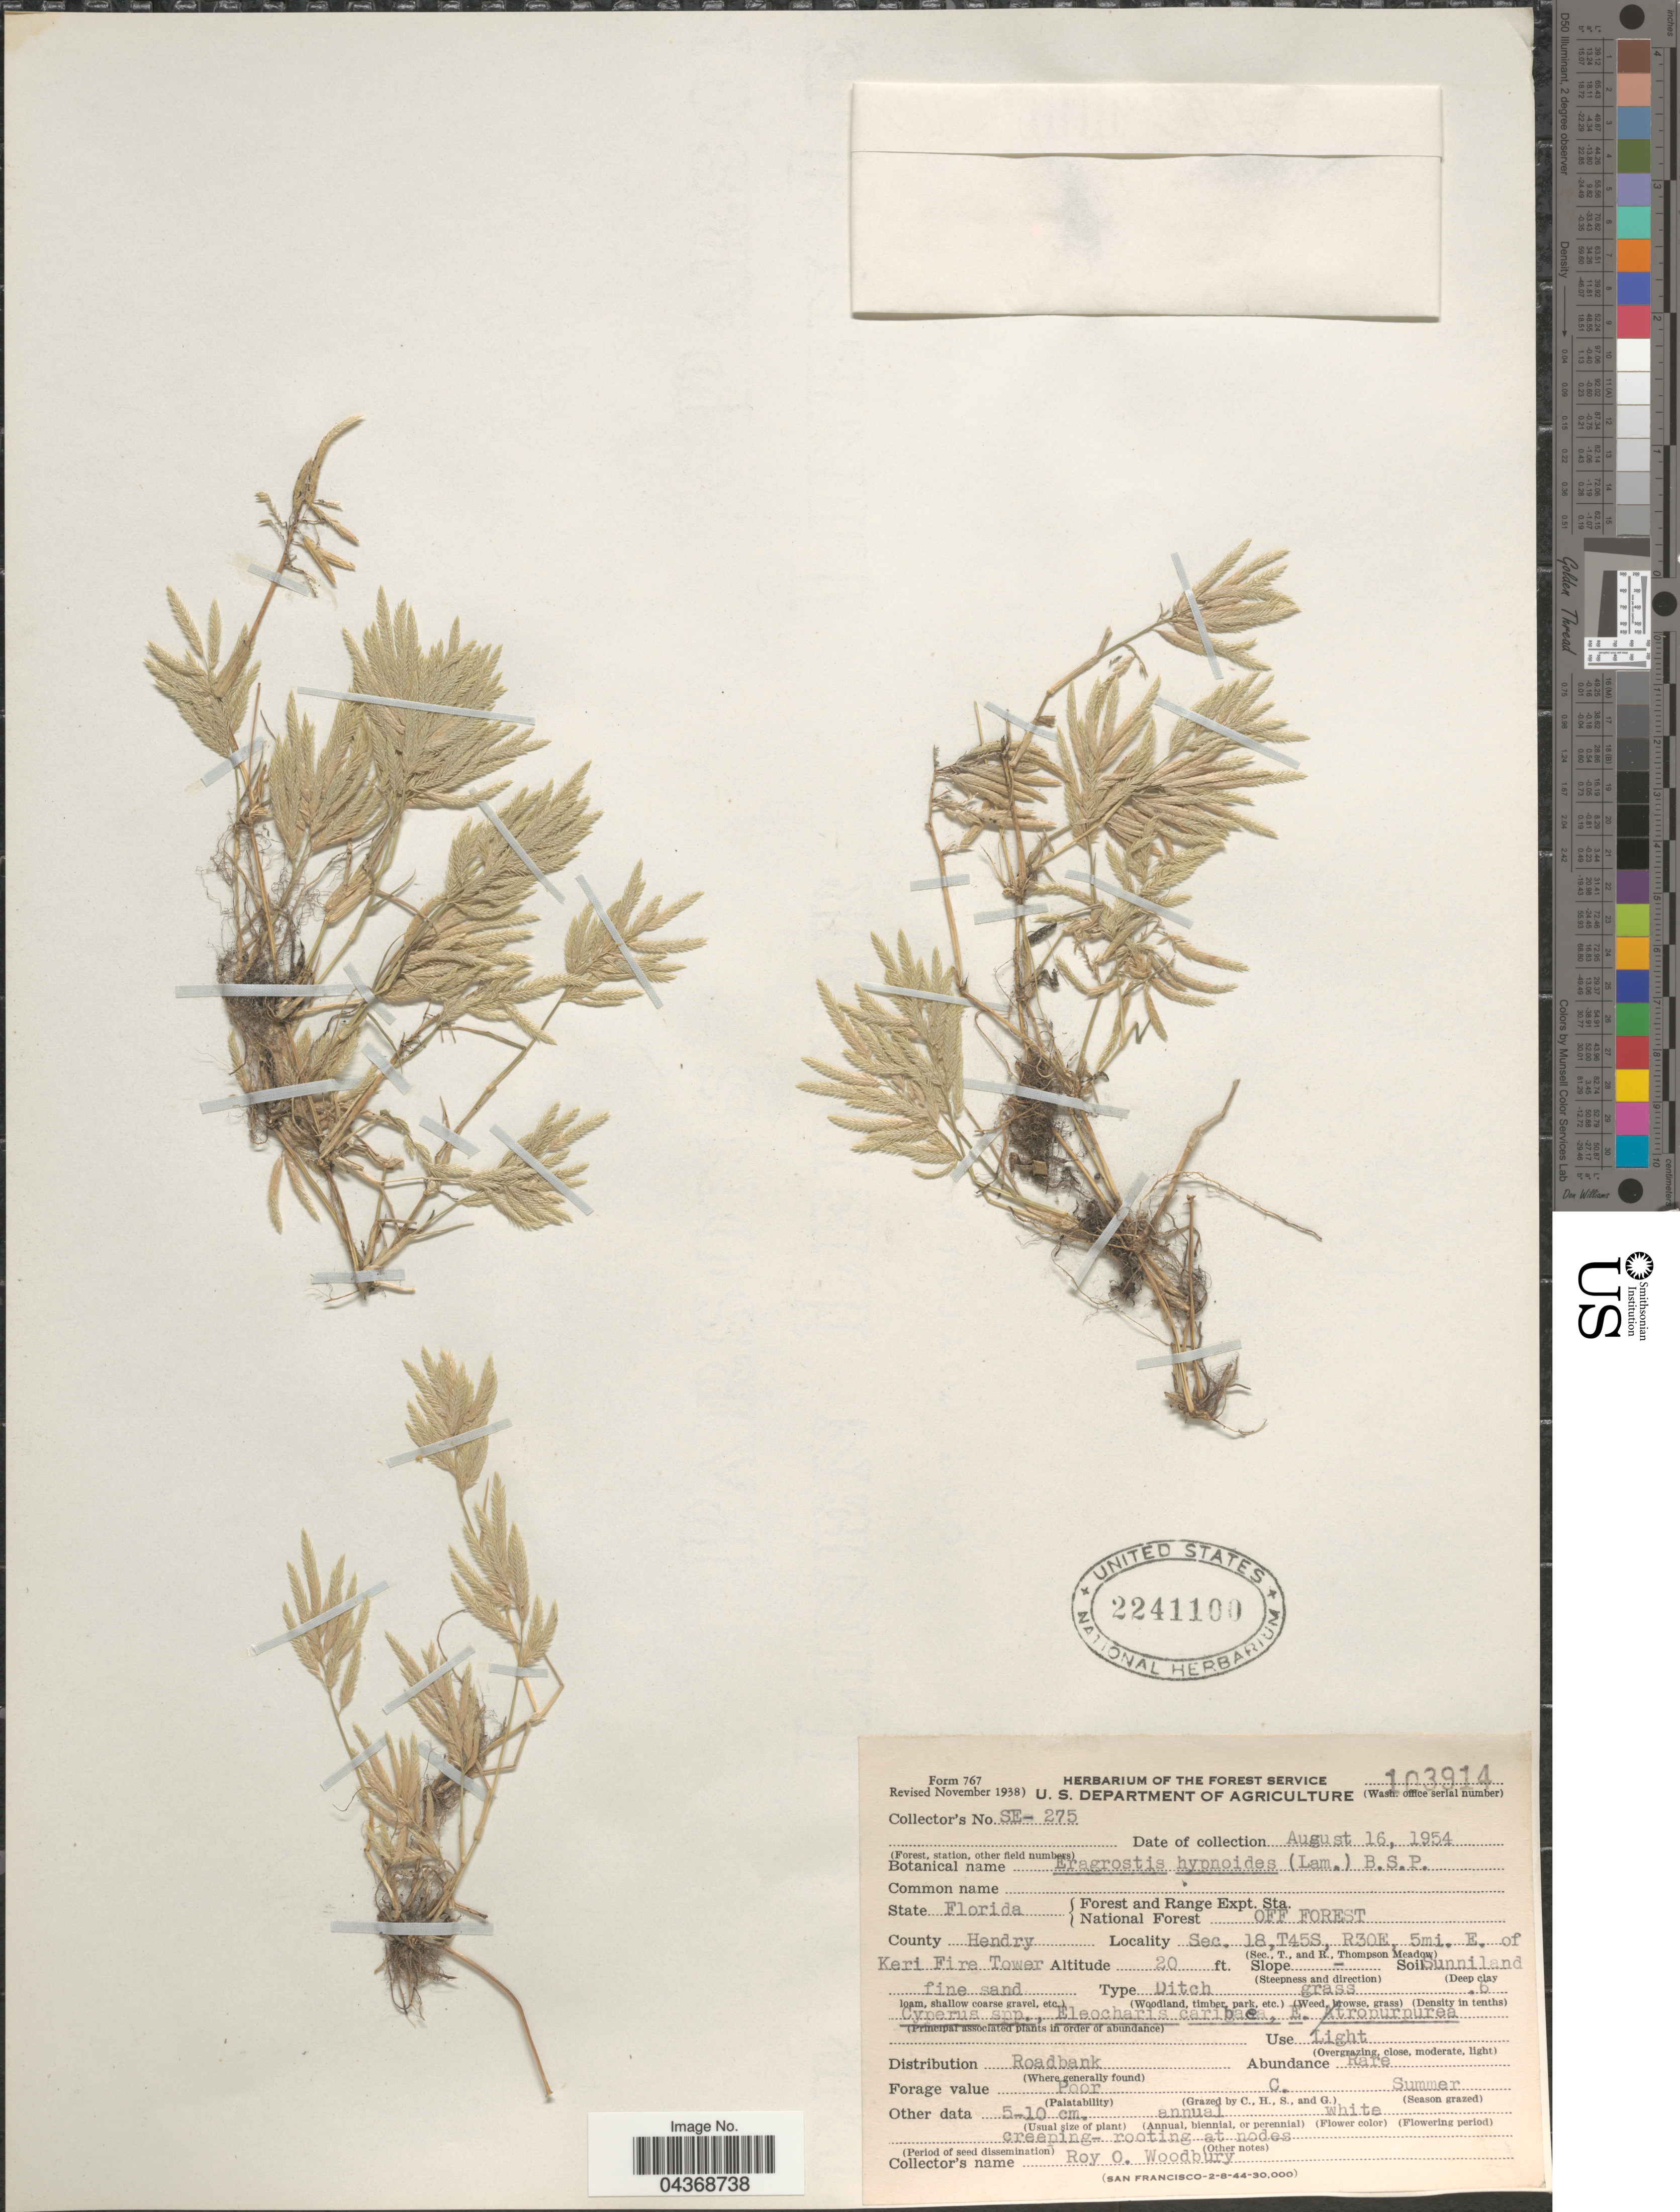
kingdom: Plantae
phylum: Tracheophyta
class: Liliopsida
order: Poales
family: Poaceae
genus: Eragrostis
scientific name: Eragrostis hypnoides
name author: (Lam.) Britton, Stearns & Poggenb.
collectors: R. Woodbury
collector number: SE-275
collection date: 1954-08-16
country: United States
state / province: Florida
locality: Forest and Range Expt. Sta. National Forest. Off Forest. County Hendry. Sec. 18, T45S, R30E, 5mi. E. of Keri Fire Tower.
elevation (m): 6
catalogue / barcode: US 2241100